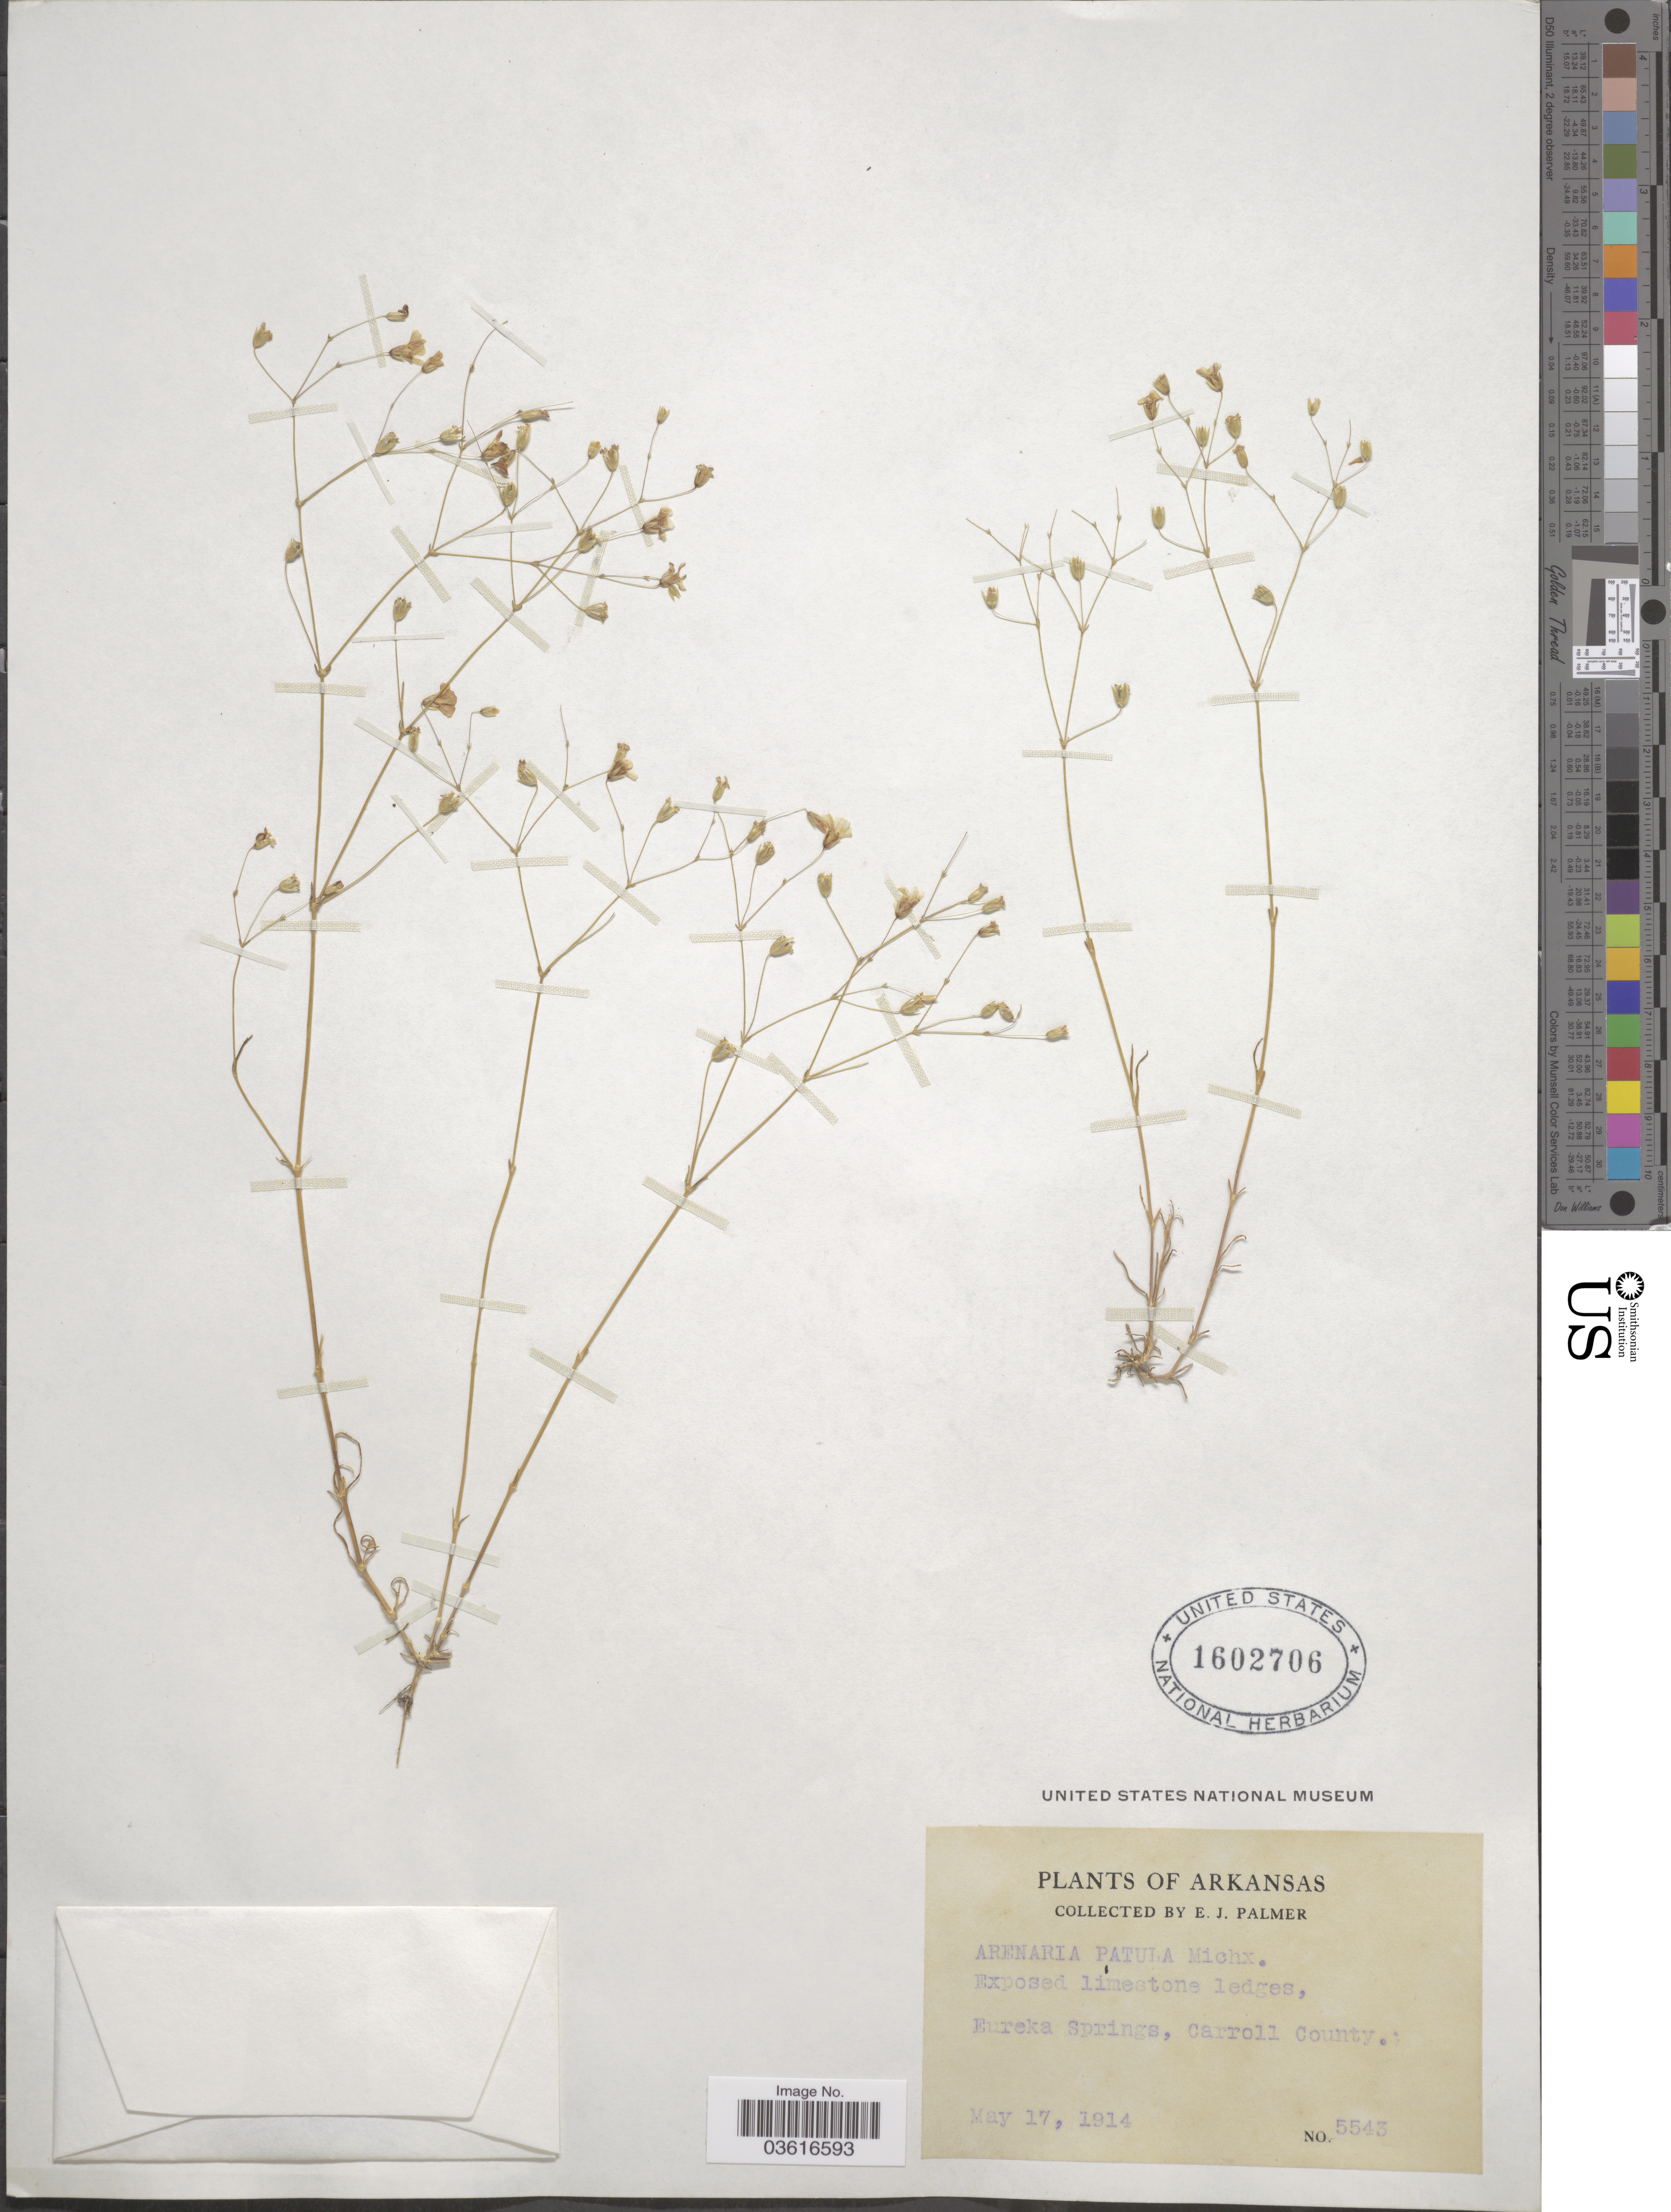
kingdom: Plantae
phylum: Tracheophyta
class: Magnoliopsida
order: Caryophyllales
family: Caryophyllaceae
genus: Minuartia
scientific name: Minuartia patula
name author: (Michx.) Mattf.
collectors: E. J. Palmer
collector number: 5543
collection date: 1914-05-17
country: United States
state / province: Arkansas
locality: Eureka Springs, Carroll County.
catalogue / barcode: US 1602706